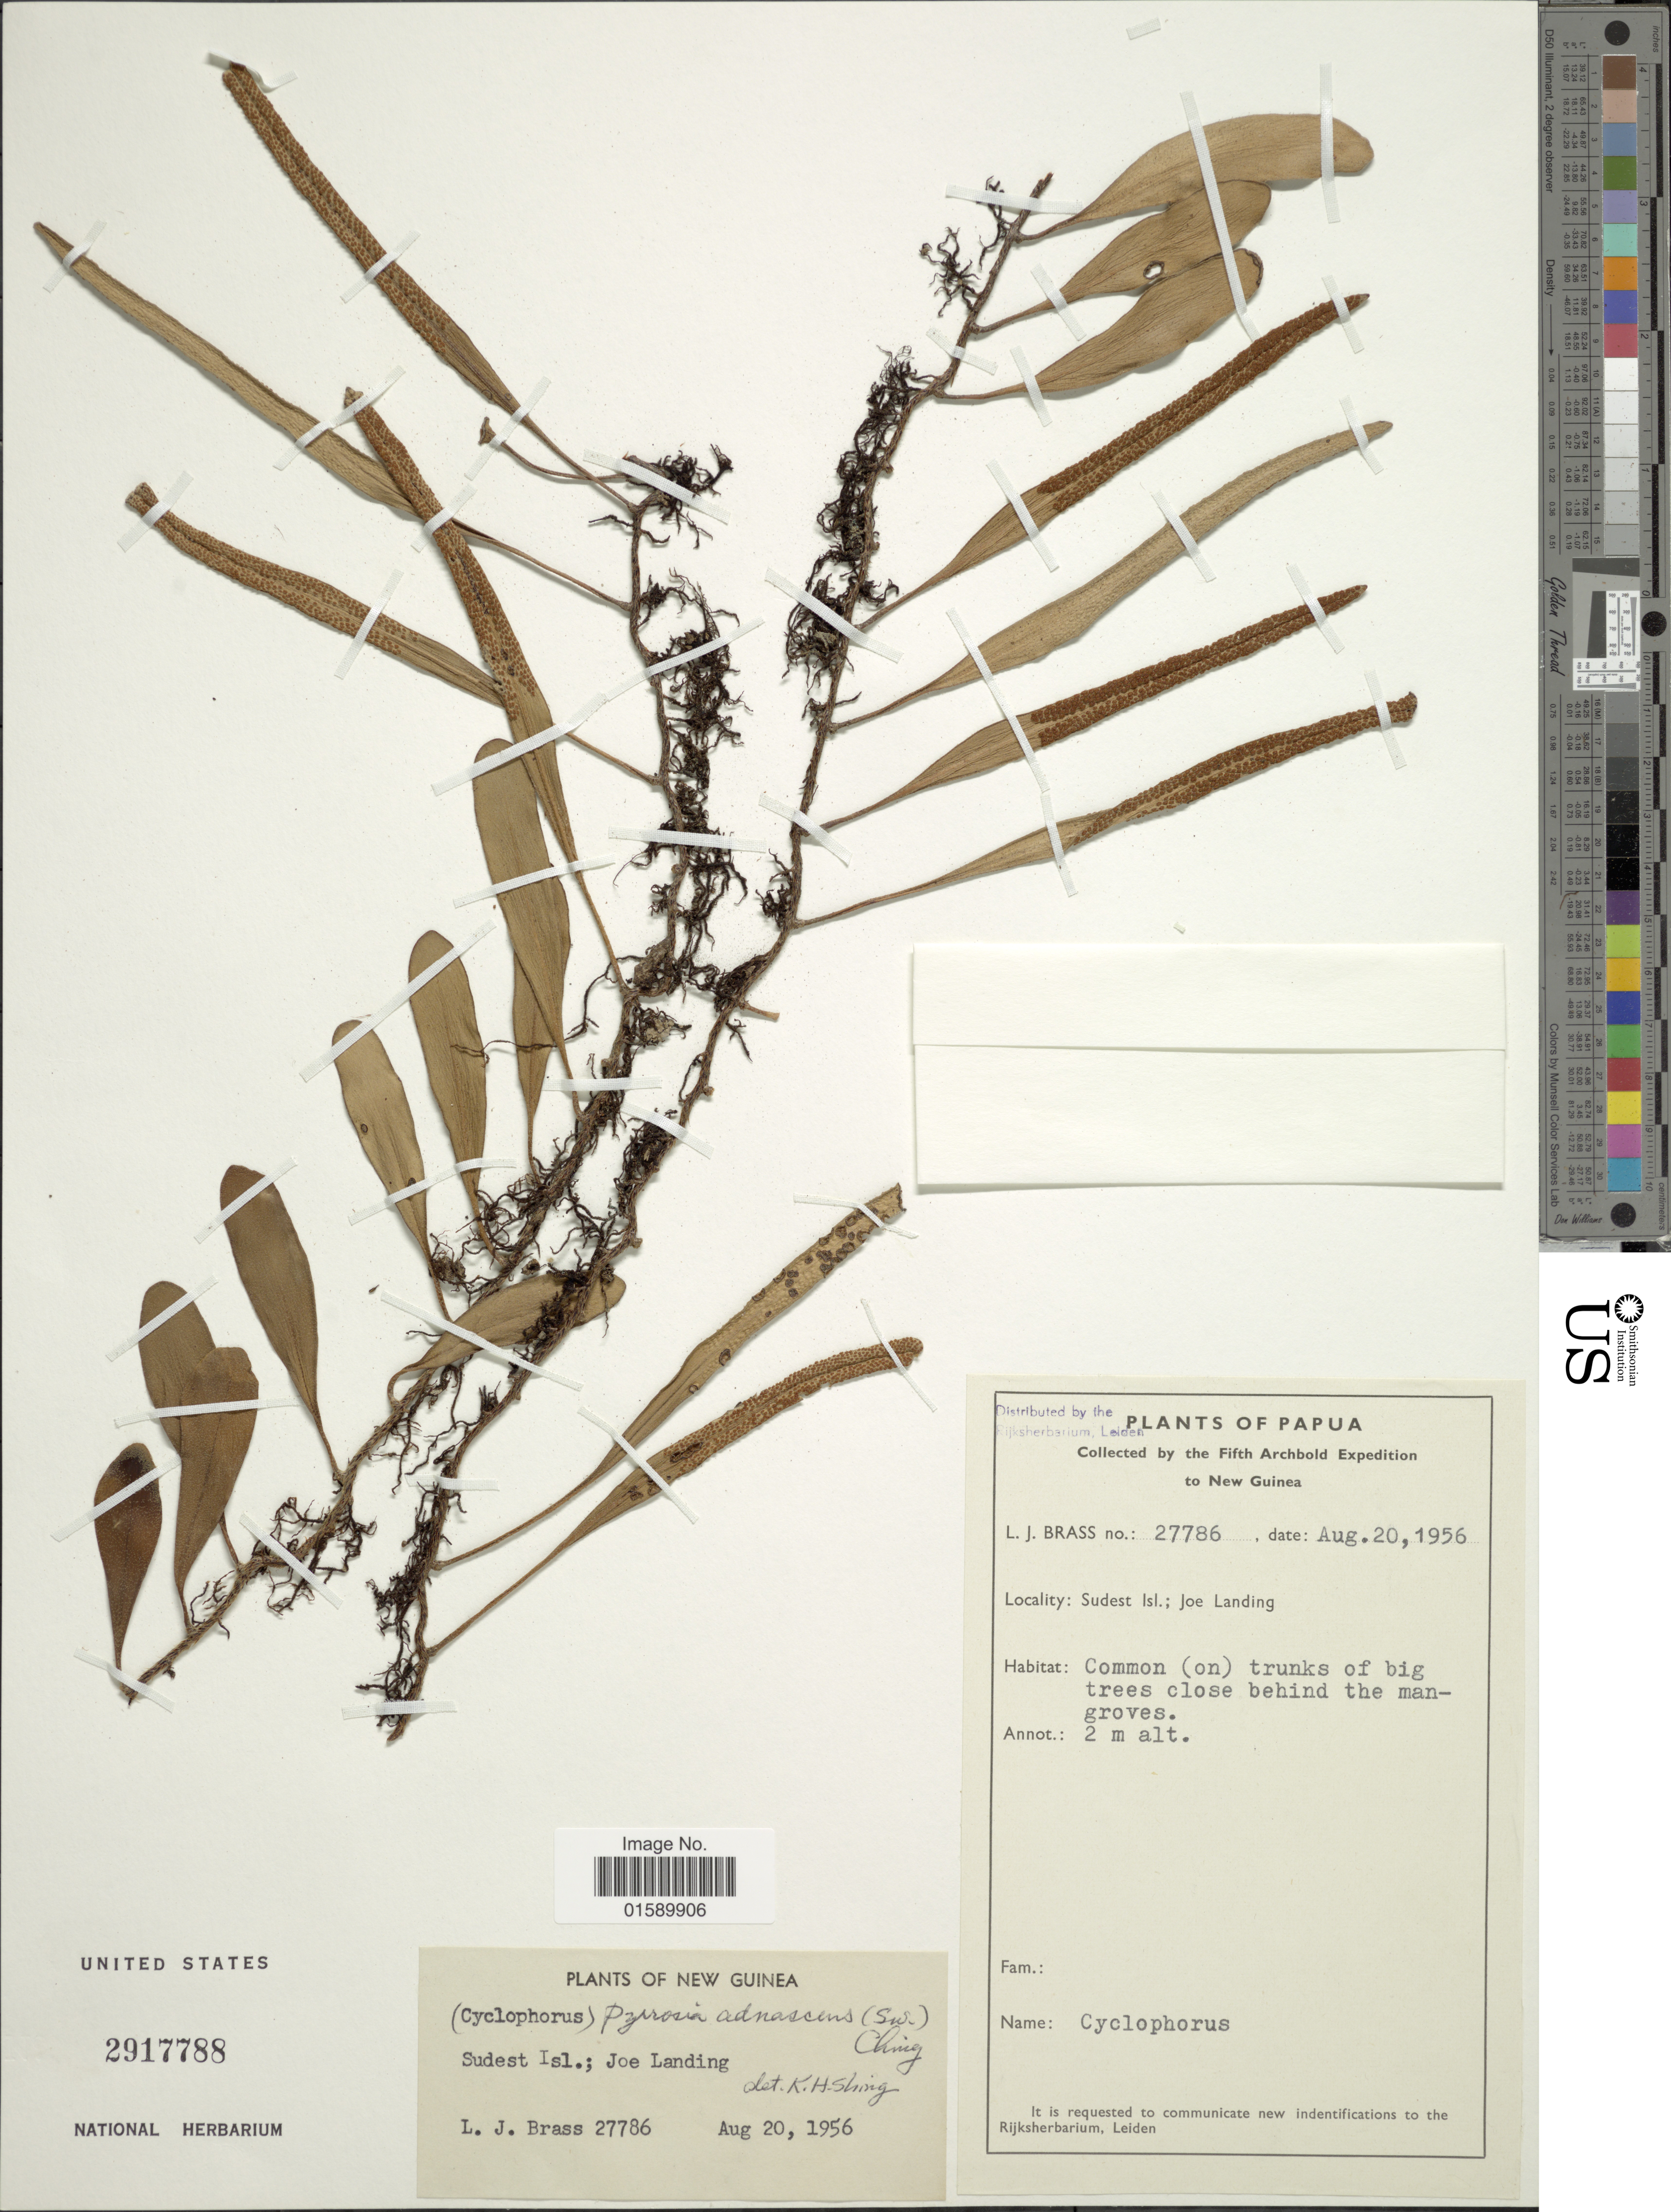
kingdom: Plantae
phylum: Tracheophyta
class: Polypodiopsida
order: Polypodiales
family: Polypodiaceae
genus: Pyrrosia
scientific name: Pyrrosia sp.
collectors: L. J. Brass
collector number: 27786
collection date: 1956-08-20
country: Papua New Guinea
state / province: Milne Bay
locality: Papua, Sudest Isl., Joe Landing. New Guinea.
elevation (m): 2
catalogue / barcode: US 2917788